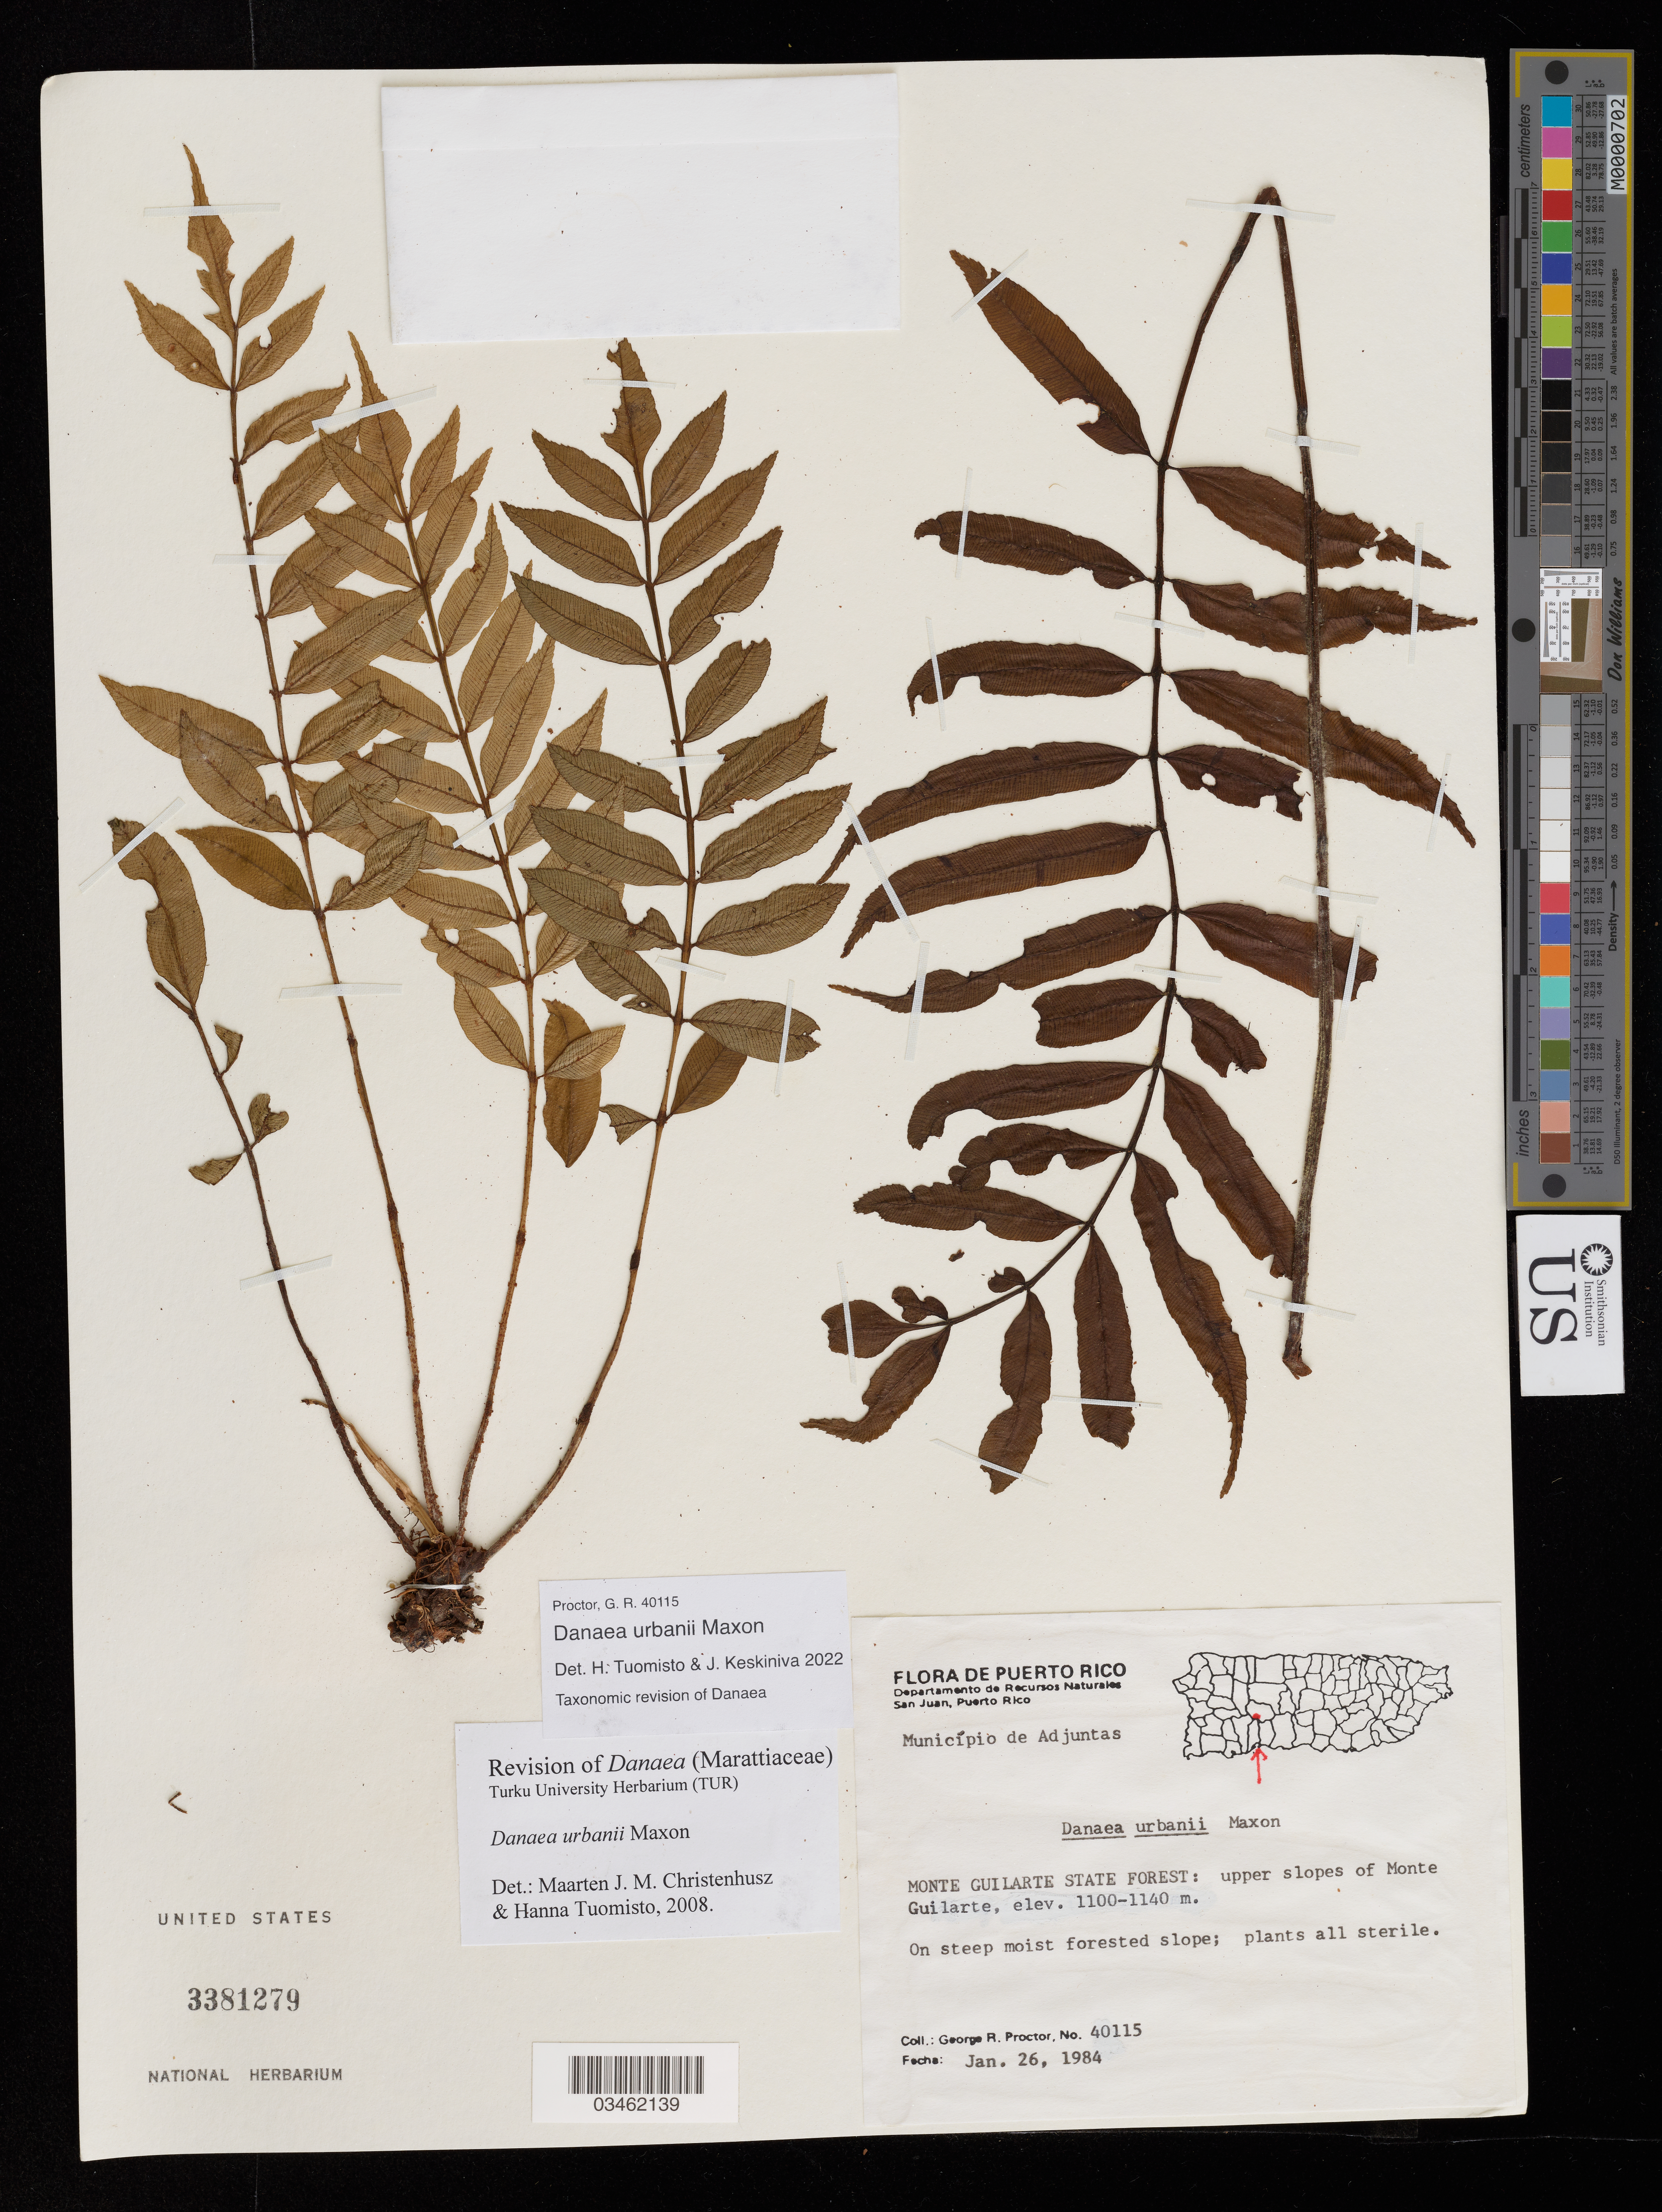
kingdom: Plantae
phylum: Tracheophyta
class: Polypodiopsida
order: Marattiales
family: Marattiaceae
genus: Danaea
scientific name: Danaea urbanii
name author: Maxon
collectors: G. R. Proctor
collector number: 40115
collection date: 1984-01-26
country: Puerto Rico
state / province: Adjuntas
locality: Município de Adjuntas. Monte Guilarte State Forest: upper slopes of Monte Guilarte. On steep moist forested slope.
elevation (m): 1100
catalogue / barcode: US 3381279